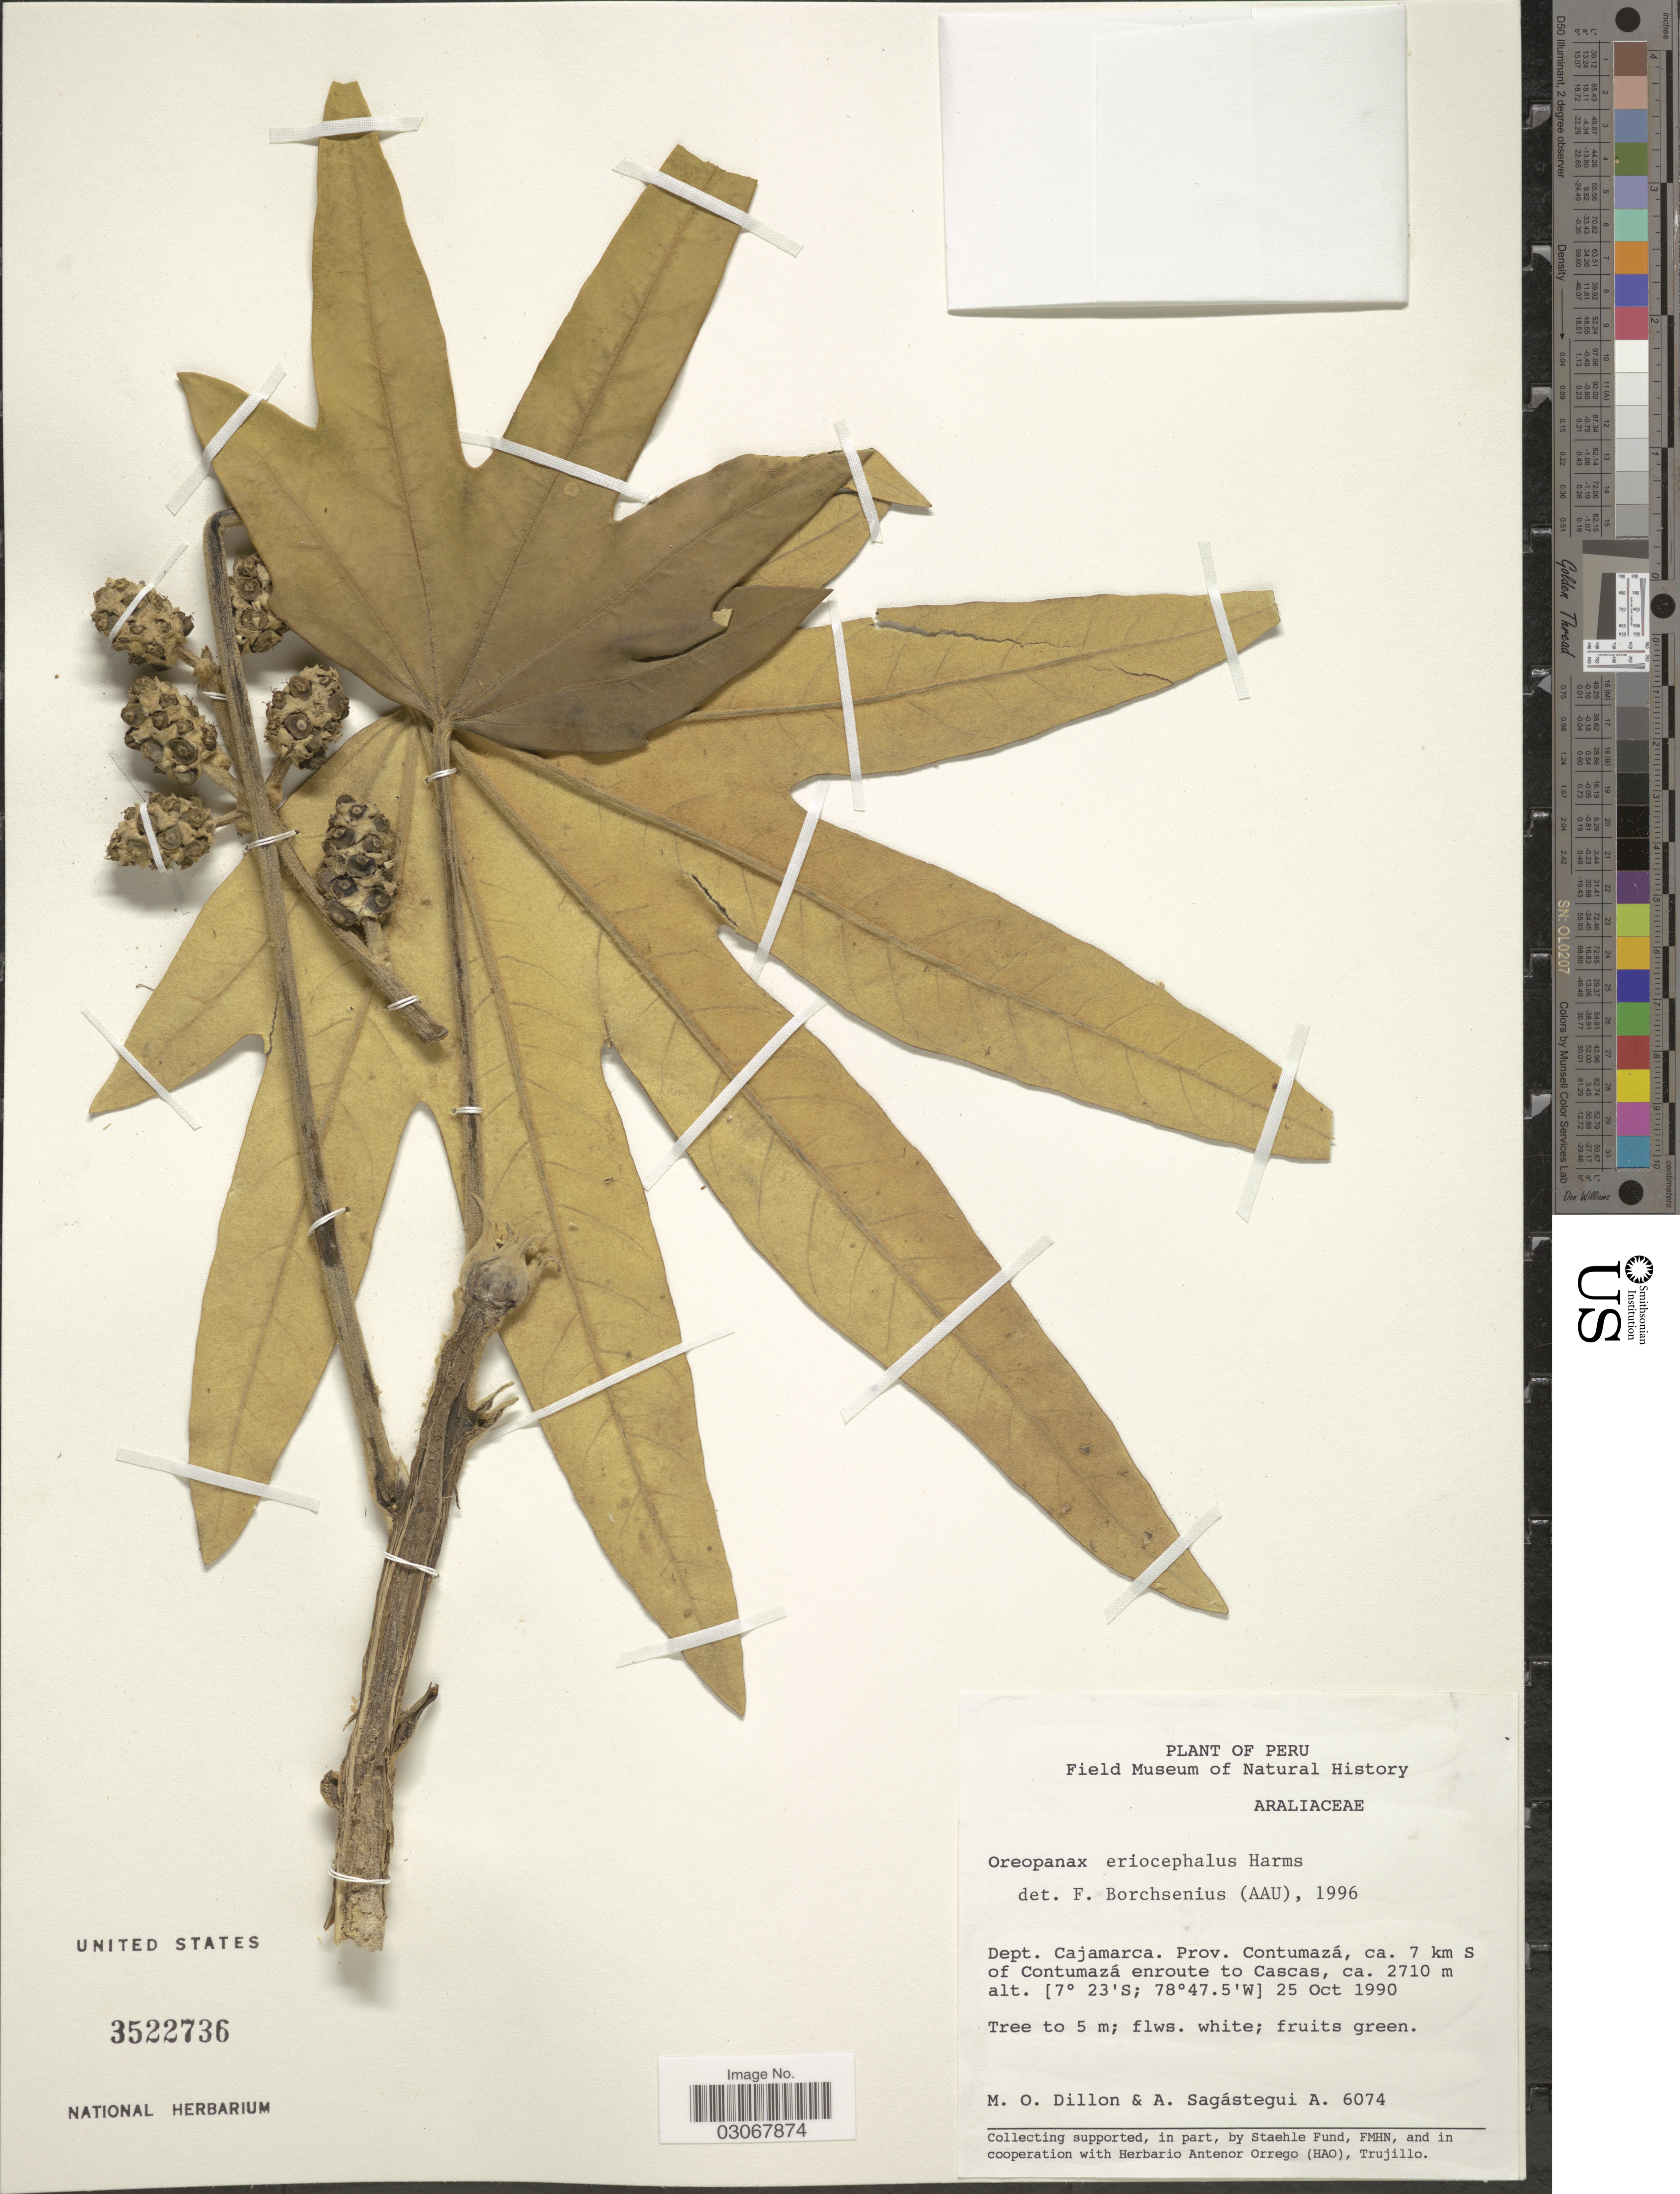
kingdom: Plantae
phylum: Tracheophyta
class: Magnoliopsida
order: Apiales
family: Araliaceae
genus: Oreopanax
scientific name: Oreopanax eriocephalus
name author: Harms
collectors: M. O. Dillon & A. Sagástegui A.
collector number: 6074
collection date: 1990-10-25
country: Peru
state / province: Cajamarca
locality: Dept. Cajamarca. Prov. Contumazá, ca. 7 km S of Contumazá enroute to Cascas.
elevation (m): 2710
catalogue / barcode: US 3522736